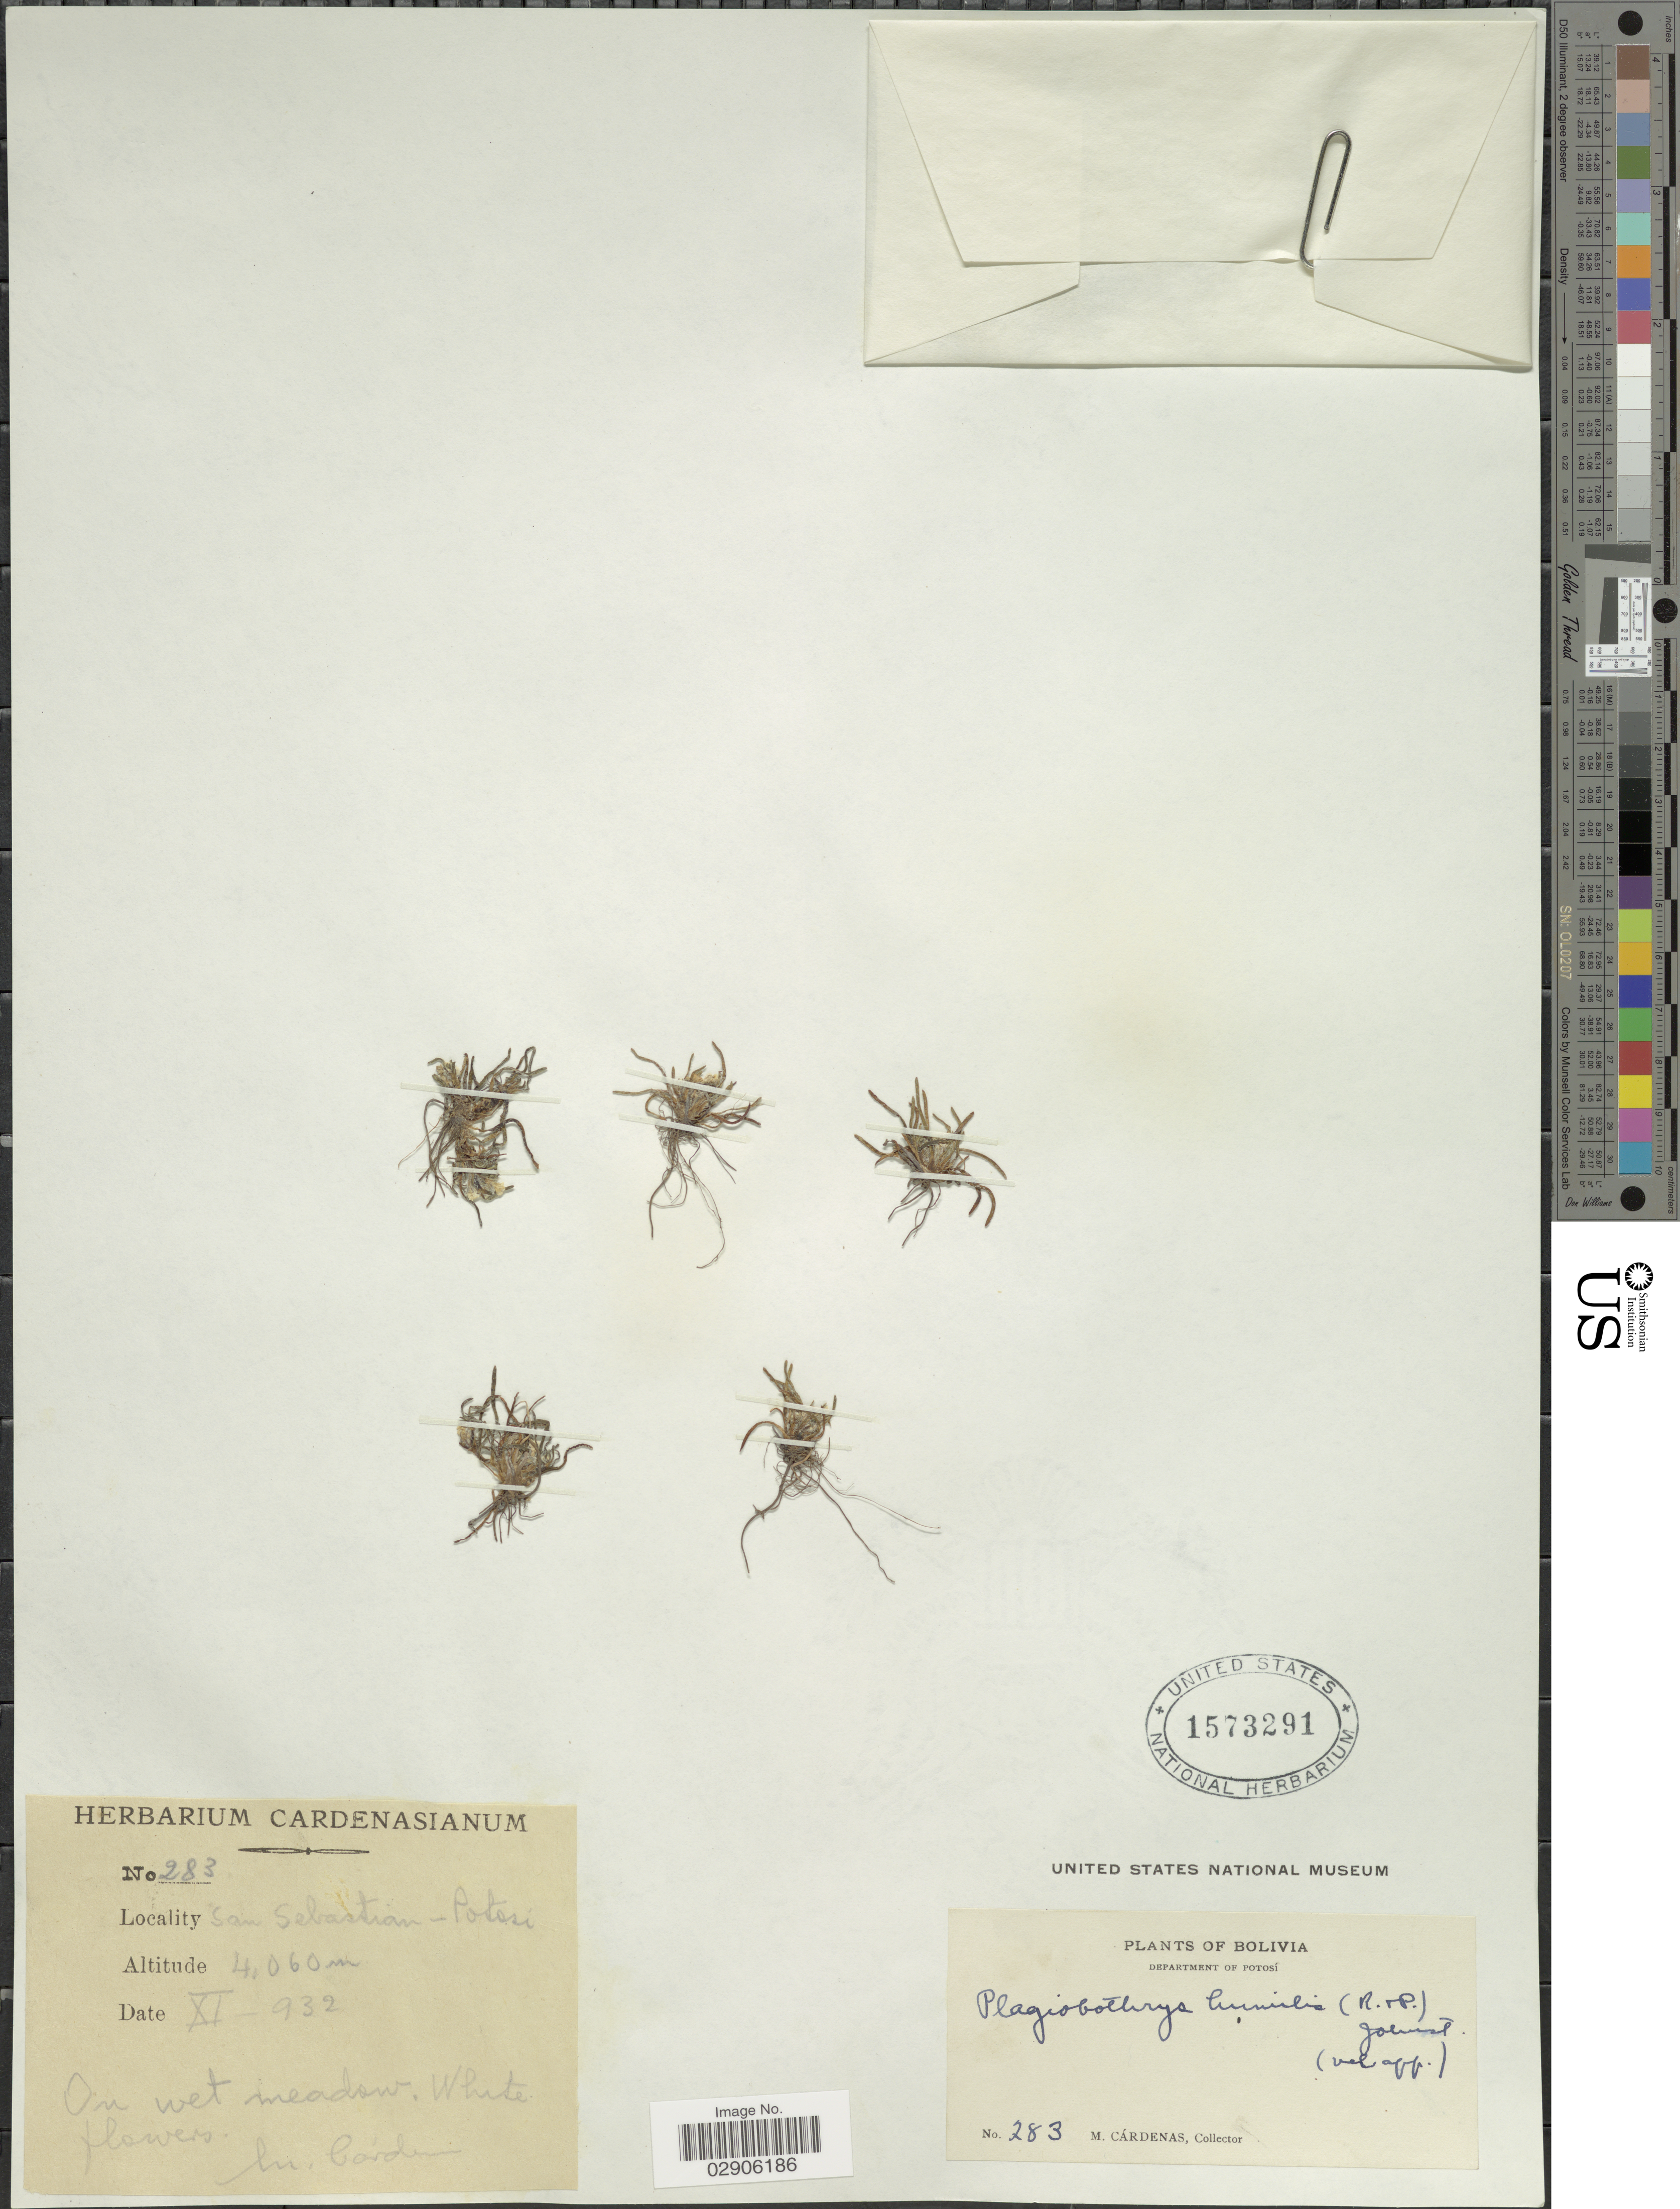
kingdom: Plantae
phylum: Tracheophyta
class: Magnoliopsida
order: Boraginales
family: Boraginaceae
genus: Plagiobothrys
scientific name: Plagiobothrys humilis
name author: (Ruiz & Pav.) I.M. Johnst.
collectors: M. Cárdenas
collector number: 283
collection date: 1932-11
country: Bolivia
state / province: Potosi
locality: Department of Potosí, San Sebastian-Potosi.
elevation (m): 4060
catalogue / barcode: US 1573291